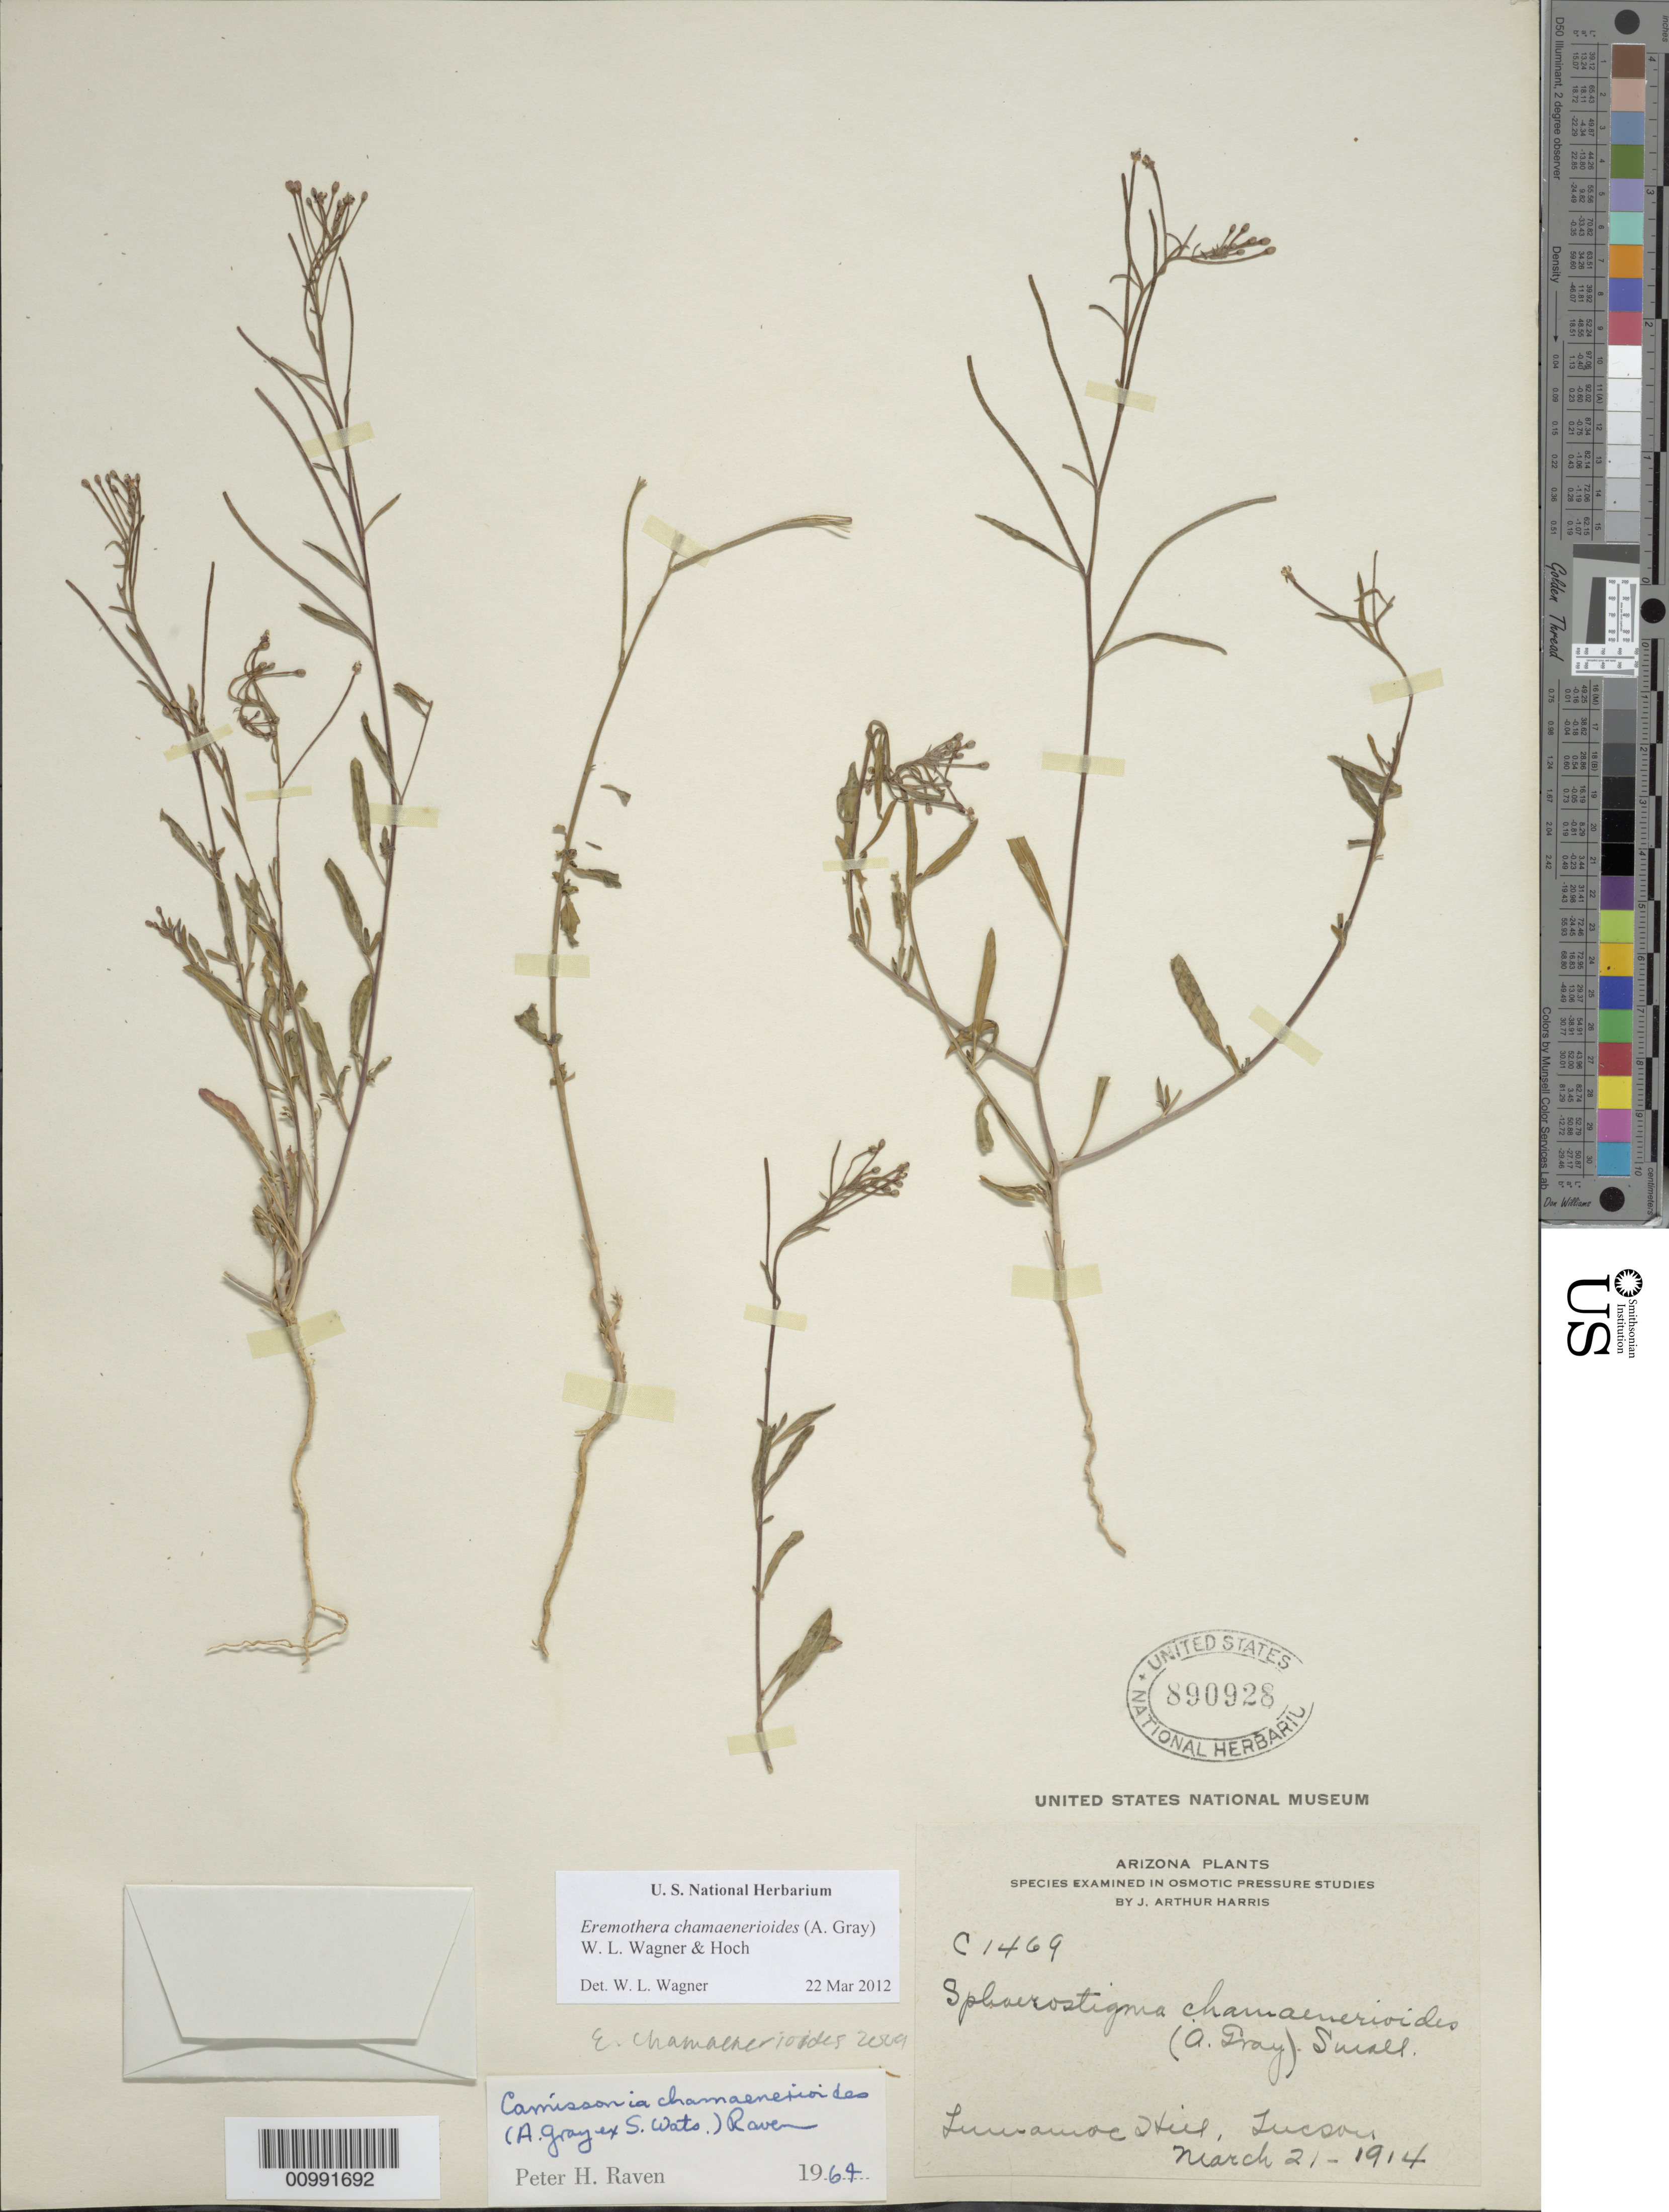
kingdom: Plantae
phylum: Tracheophyta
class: Magnoliopsida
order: Myrtales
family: Onagraceae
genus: Eremothera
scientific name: Eremothera chamaenerioides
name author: (A. Gray) W.L. Wagner & Hoch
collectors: A. Harris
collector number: C1469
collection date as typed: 21 Mar 1914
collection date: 1914-03-21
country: United States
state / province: Arizona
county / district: Pima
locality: Tucson.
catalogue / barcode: US 890928